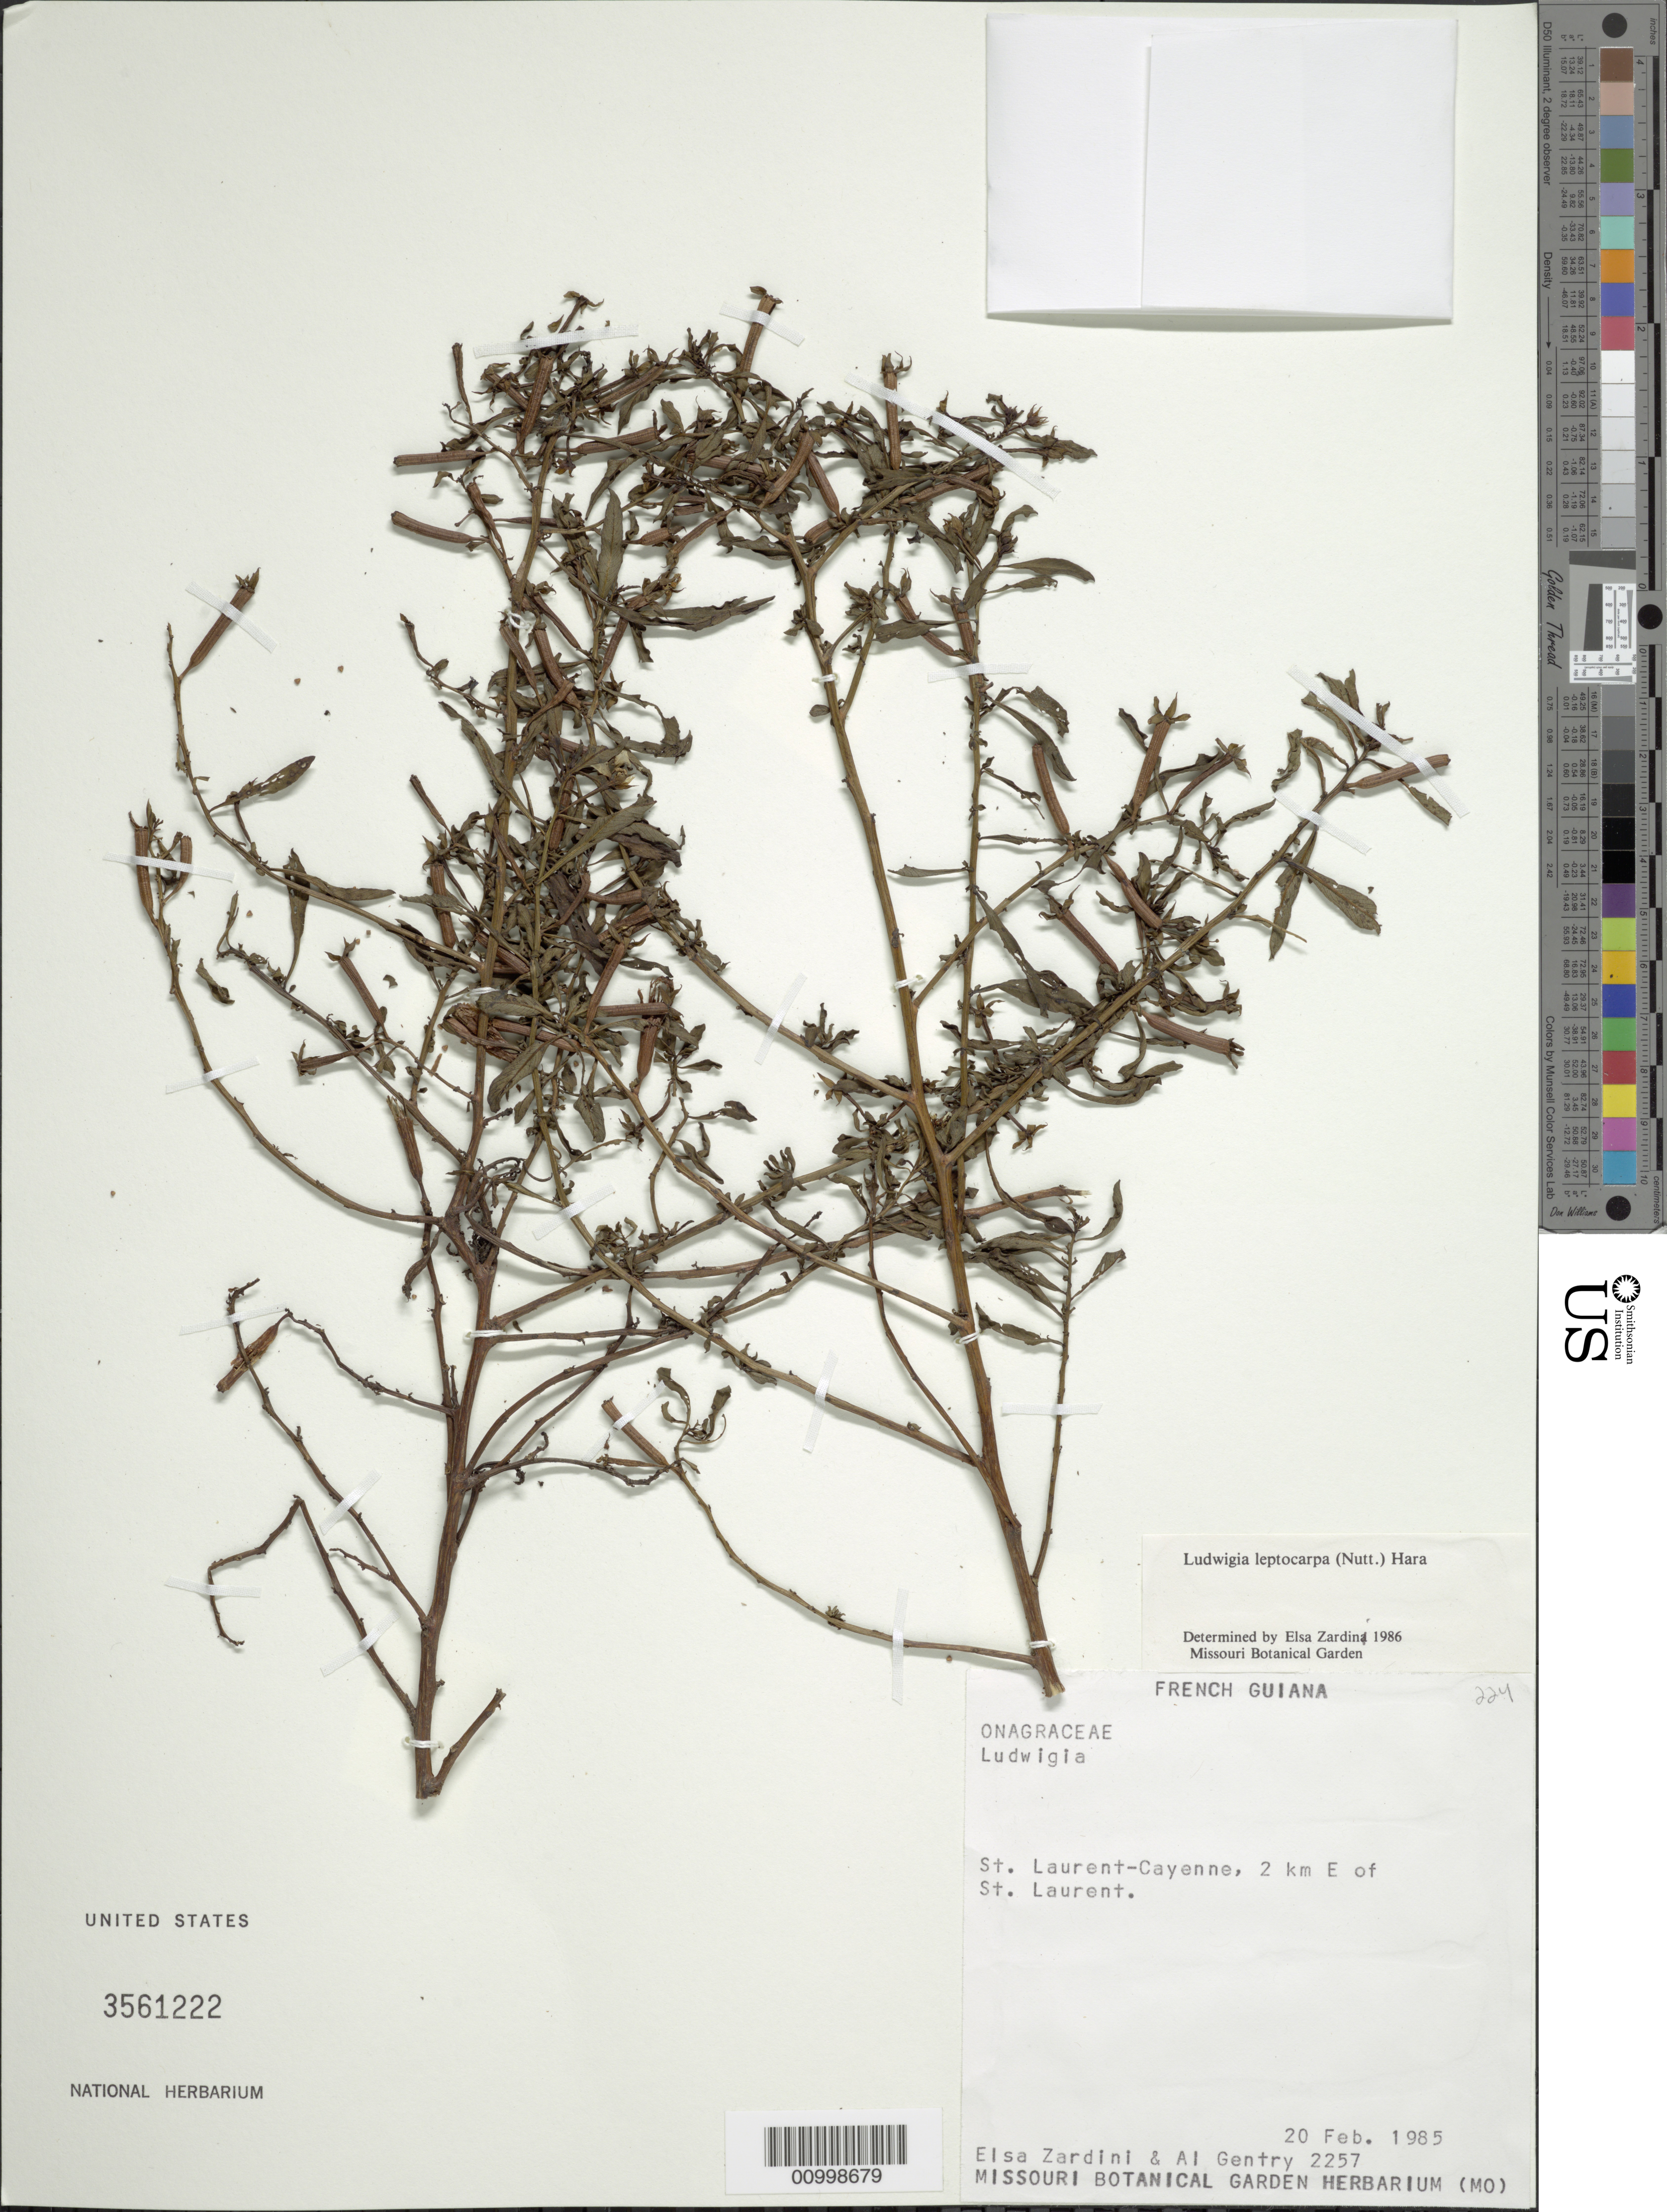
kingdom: Plantae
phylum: Tracheophyta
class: Magnoliopsida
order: Myrtales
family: Onagraceae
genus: Ludwigia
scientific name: Ludwigia leptocarpa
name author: (Nutt.) H. Hara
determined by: Zardini, E. M.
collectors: E. M. Zardini & A. H. Gentry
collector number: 2257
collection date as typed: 20-Feb-85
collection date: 1985-02-20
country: French Guiana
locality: St. Laurent-Cayenne, 2 km E of St. Laurent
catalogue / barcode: US 3561222